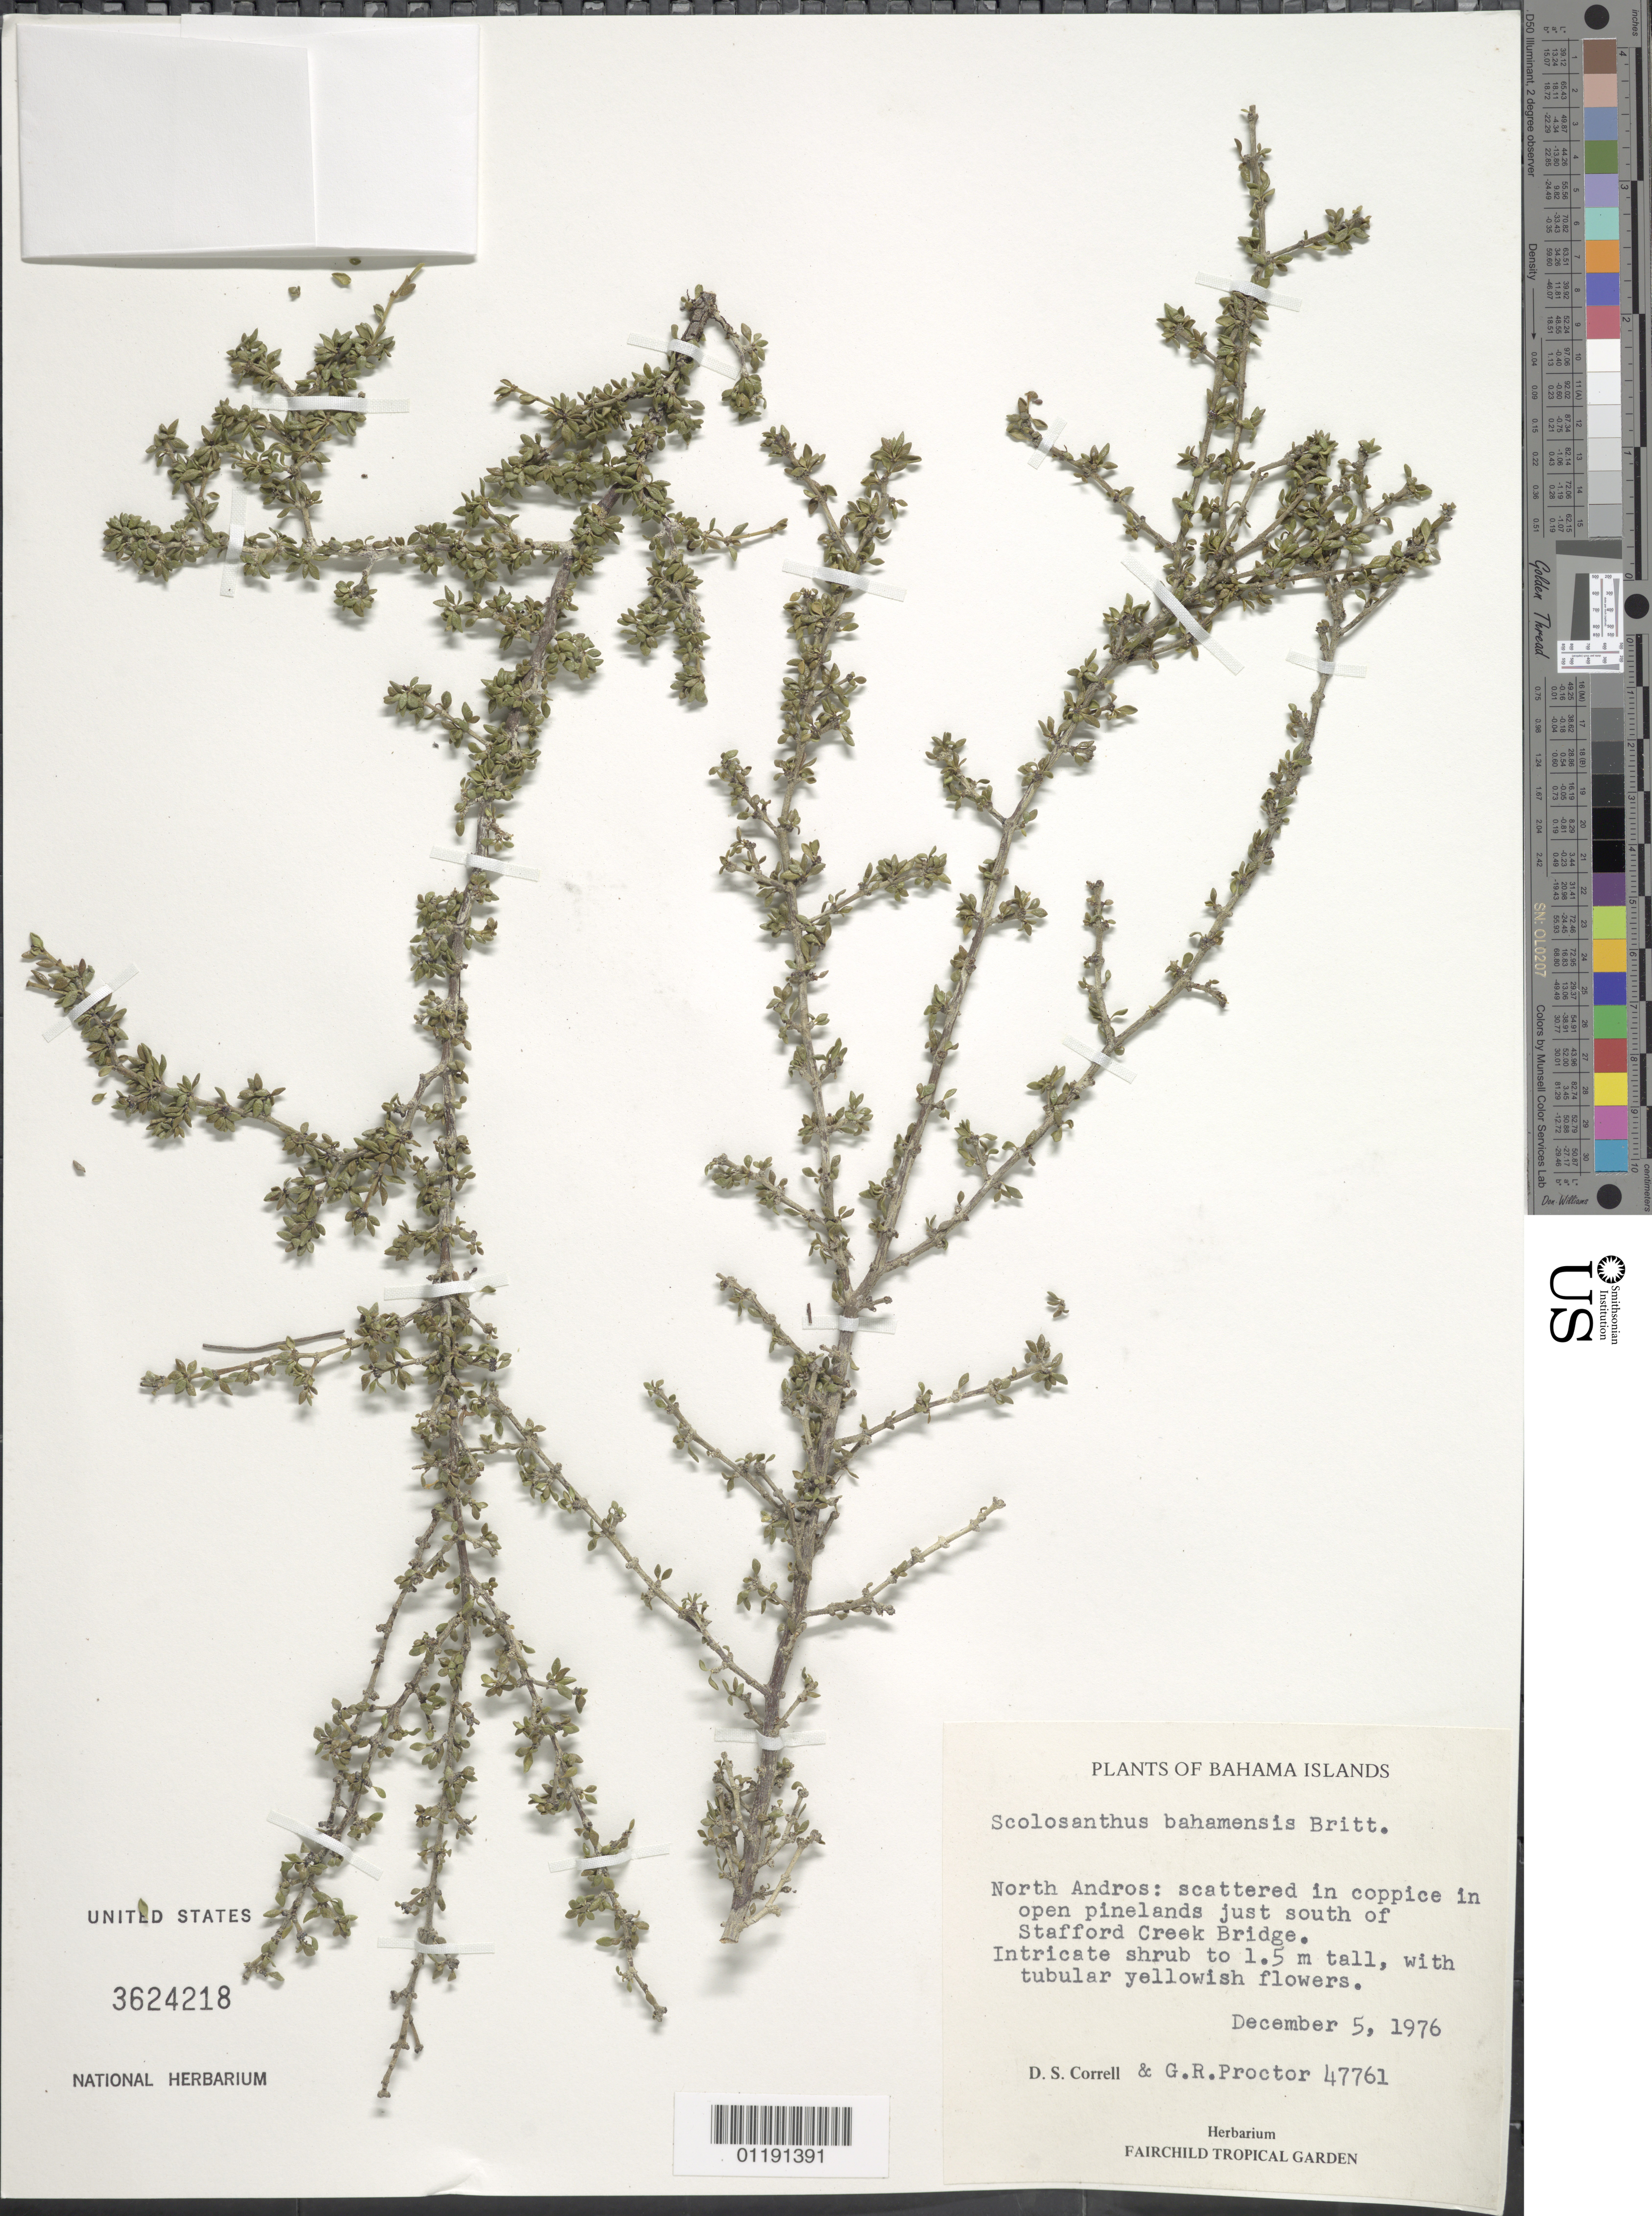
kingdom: Plantae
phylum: Tracheophyta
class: Magnoliopsida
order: Gentianales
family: Rubiaceae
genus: Scolosanthus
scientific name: Scolosanthus bahamensis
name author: Britton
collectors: D. S. Correll & G. R. Proctor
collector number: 47761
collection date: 1976-12-05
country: Bahamas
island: North Andros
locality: Scattered in coppice in open pinelands just S of Stafford Creek Bridge.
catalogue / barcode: US 3624218